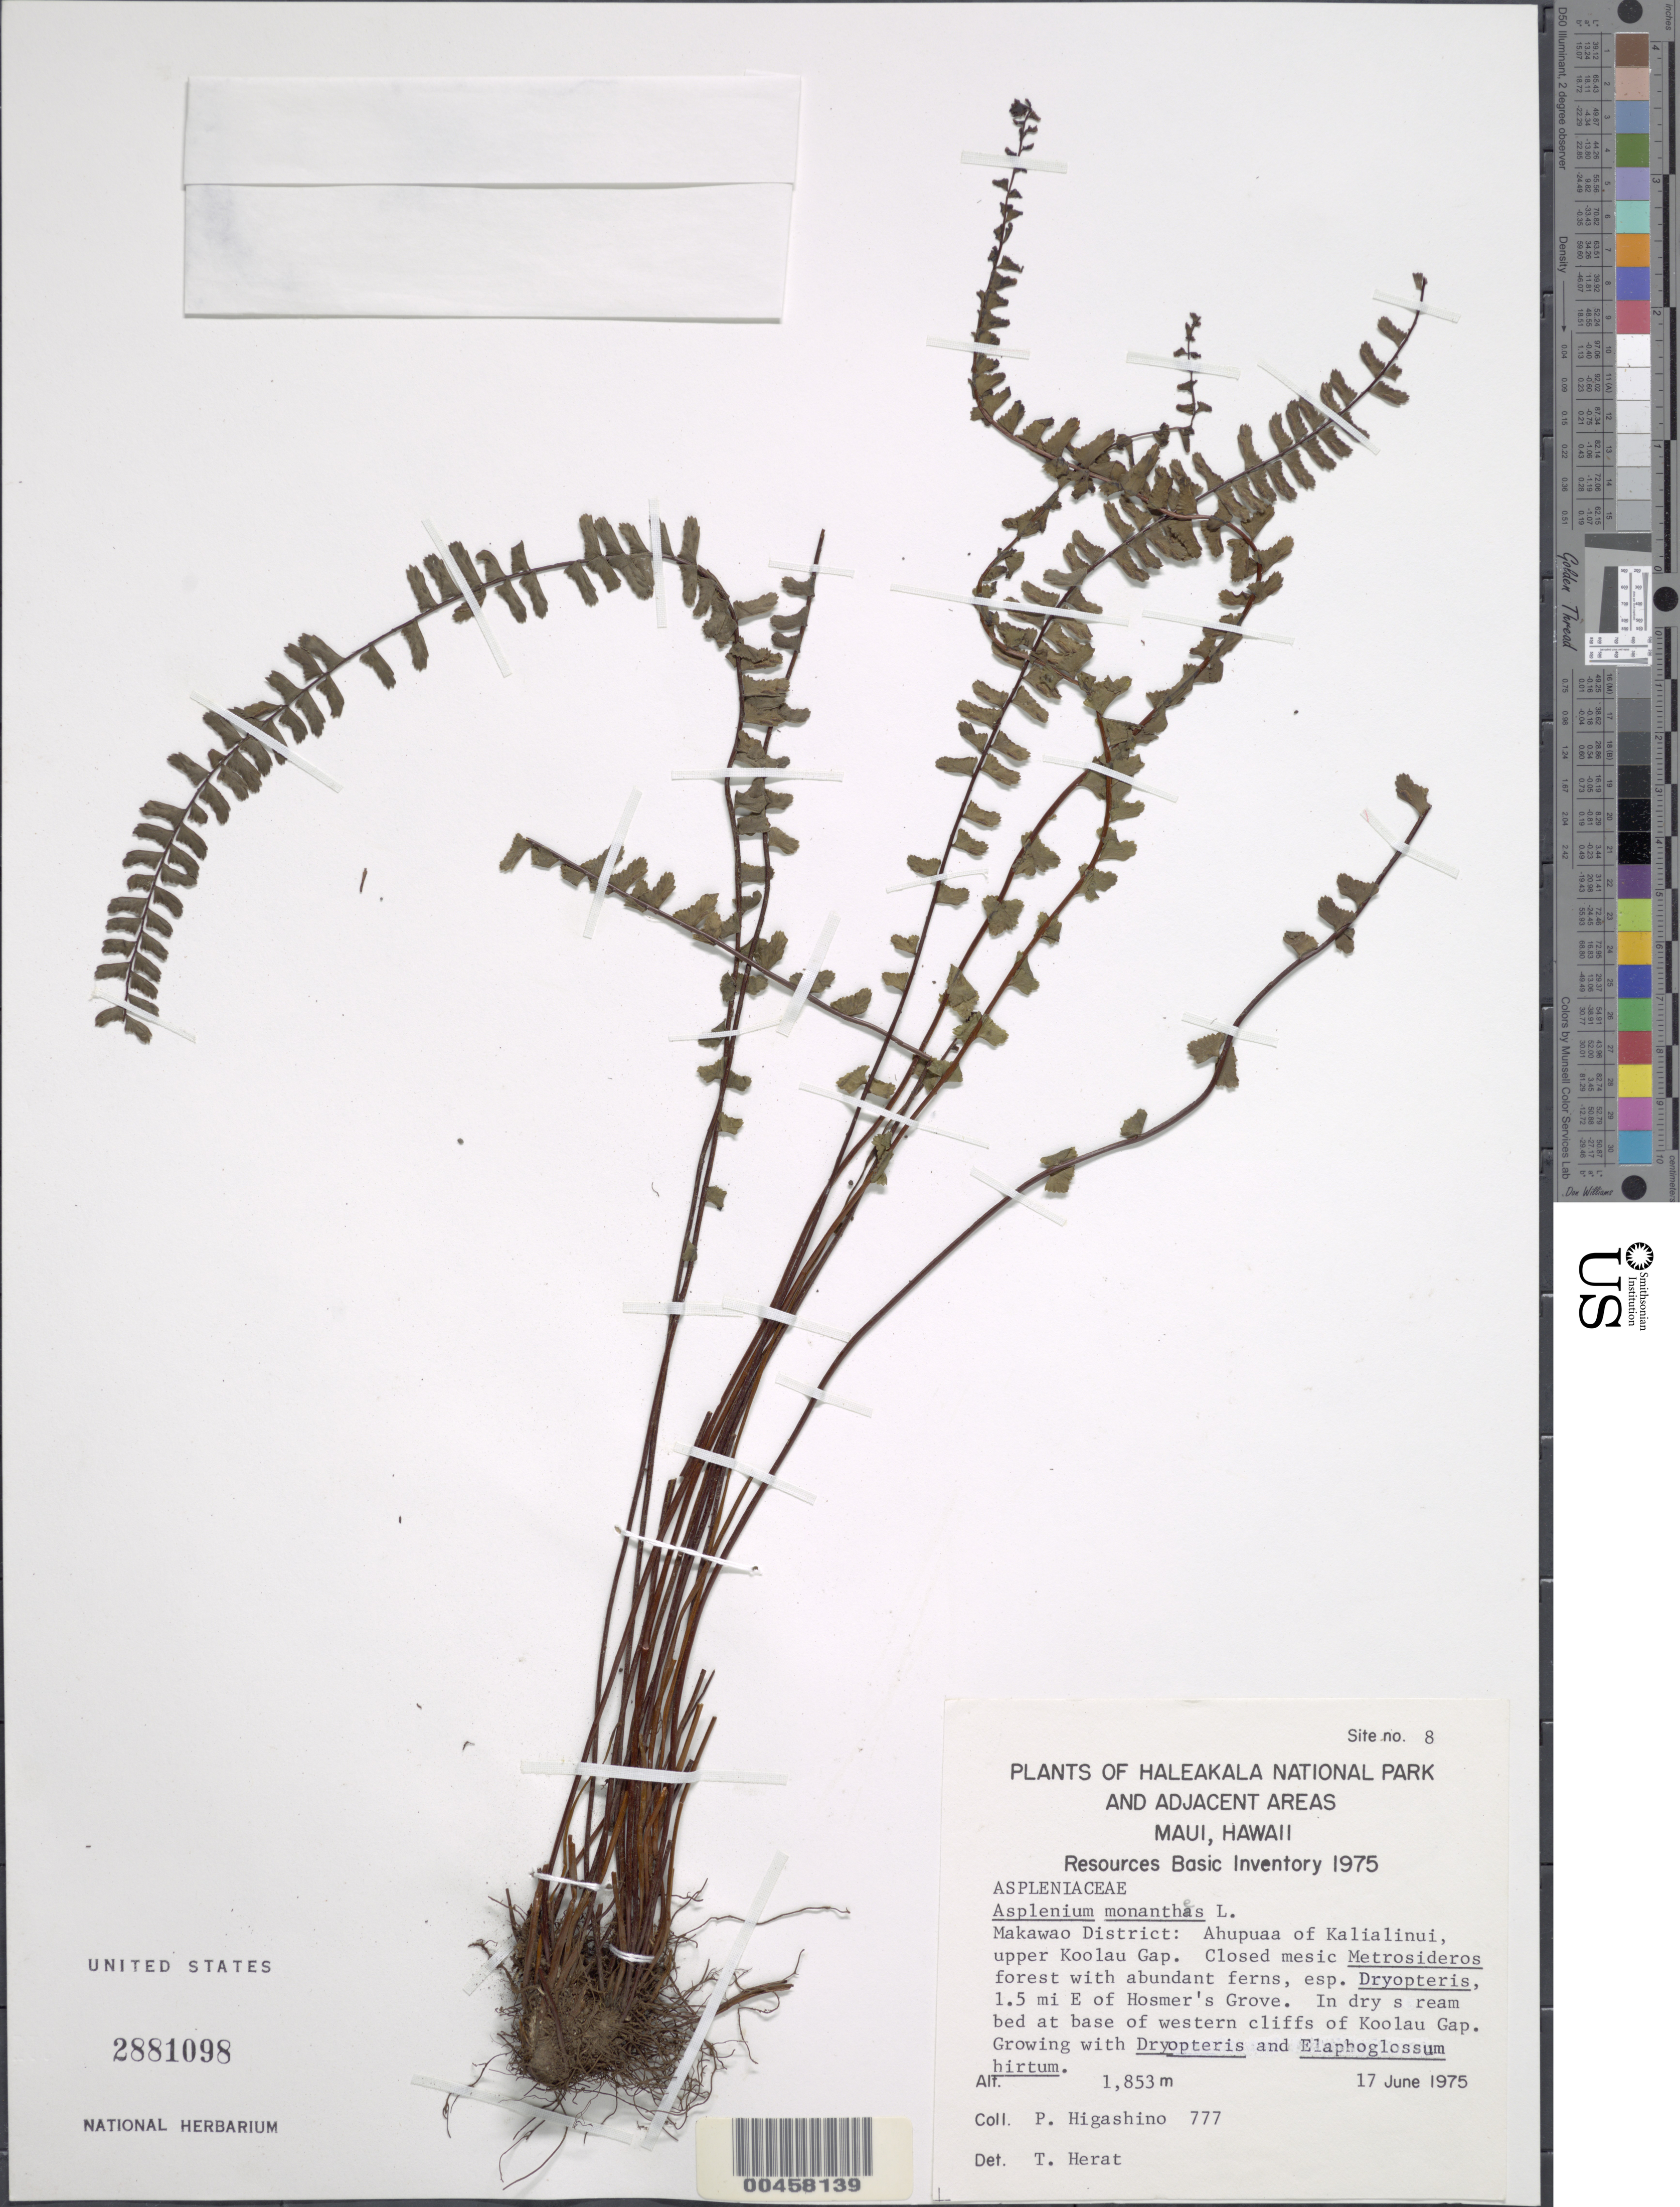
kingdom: Plantae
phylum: Tracheophyta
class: Polypodiopsida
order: Polypodiales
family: Aspleniaceae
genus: Asplenium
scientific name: Asplenium monanthes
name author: L.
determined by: Herat, T.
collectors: P. Higashino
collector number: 777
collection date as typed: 17 Jun 1975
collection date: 1975-06-17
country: United States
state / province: Hawaii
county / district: Maui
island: Maui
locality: Haleakala Nat'l Park and Adjac. Areas, Site # 8: Makawao Dist.: Ahupuaa of Kalialinui, upper Koolau Gap 1.5 mi E of Hosmer's ...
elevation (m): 1853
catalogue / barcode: US 2881098